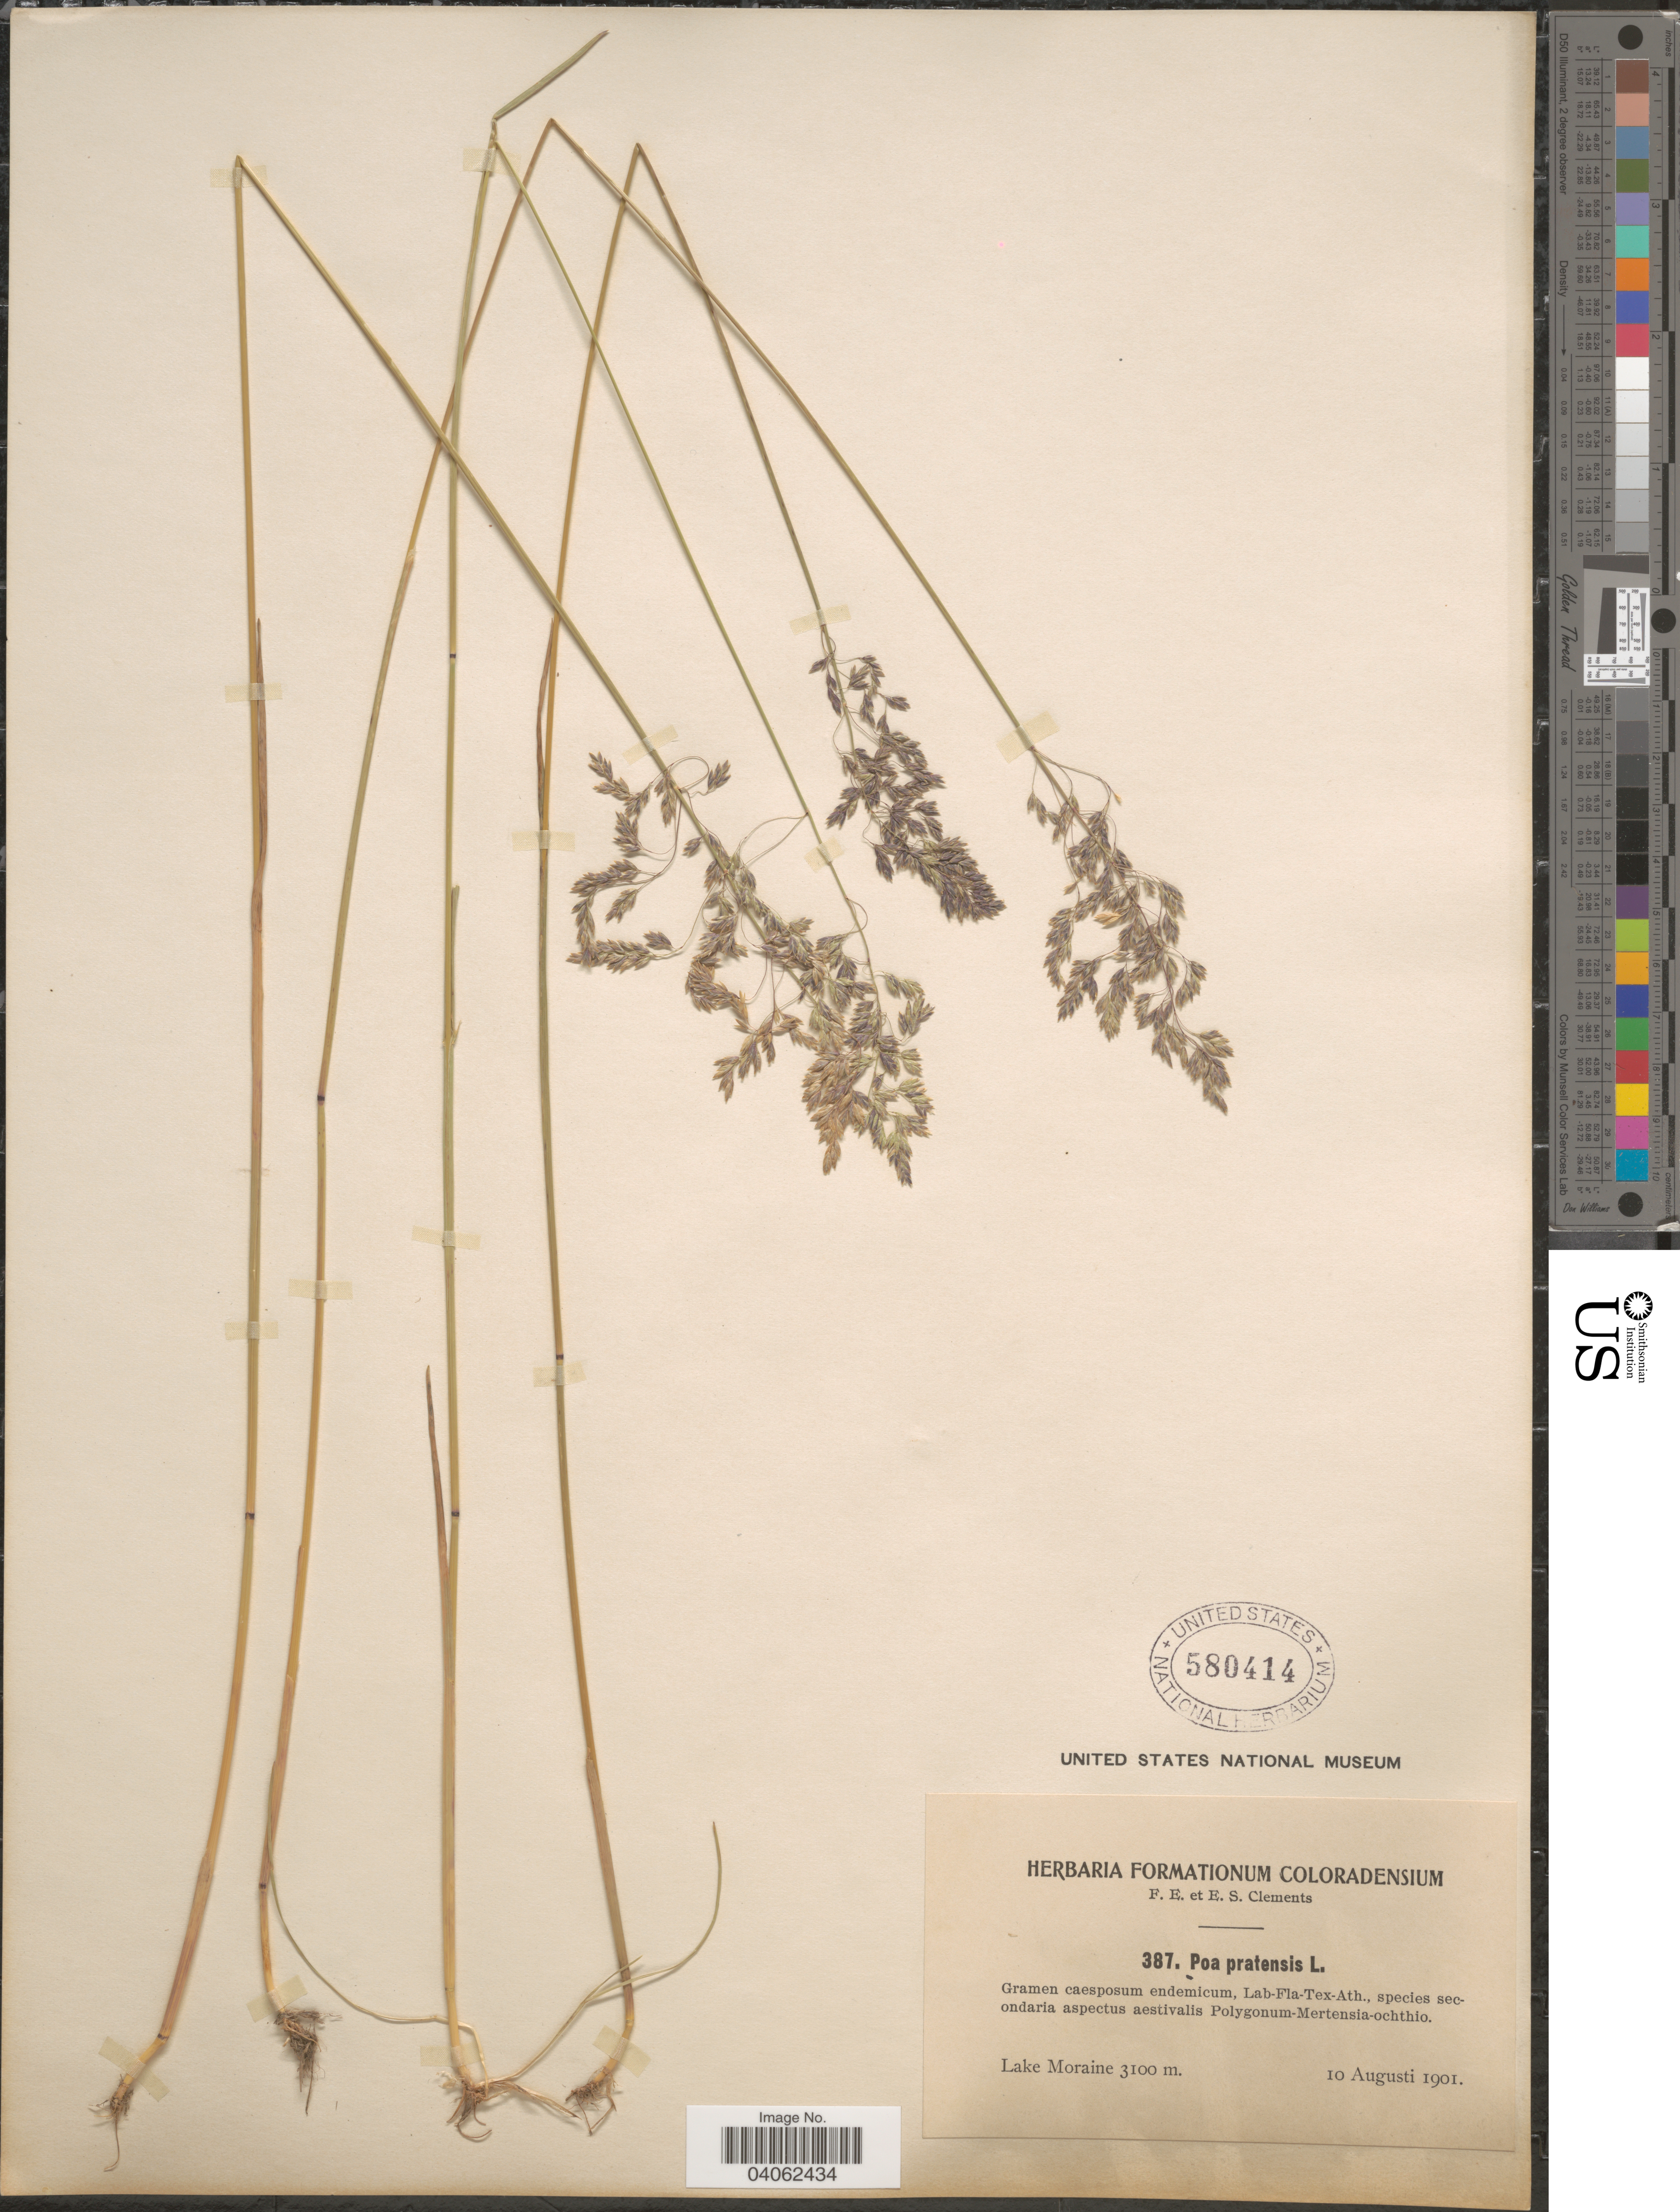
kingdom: Plantae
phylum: Tracheophyta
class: Liliopsida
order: Poales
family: Poaceae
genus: Poa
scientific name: Poa pratensis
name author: L.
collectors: F. E. Clements & E. S. Clements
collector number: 387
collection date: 1901-08-10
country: United States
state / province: Colorado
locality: Lake Moraine.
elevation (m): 3100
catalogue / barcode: US 580414